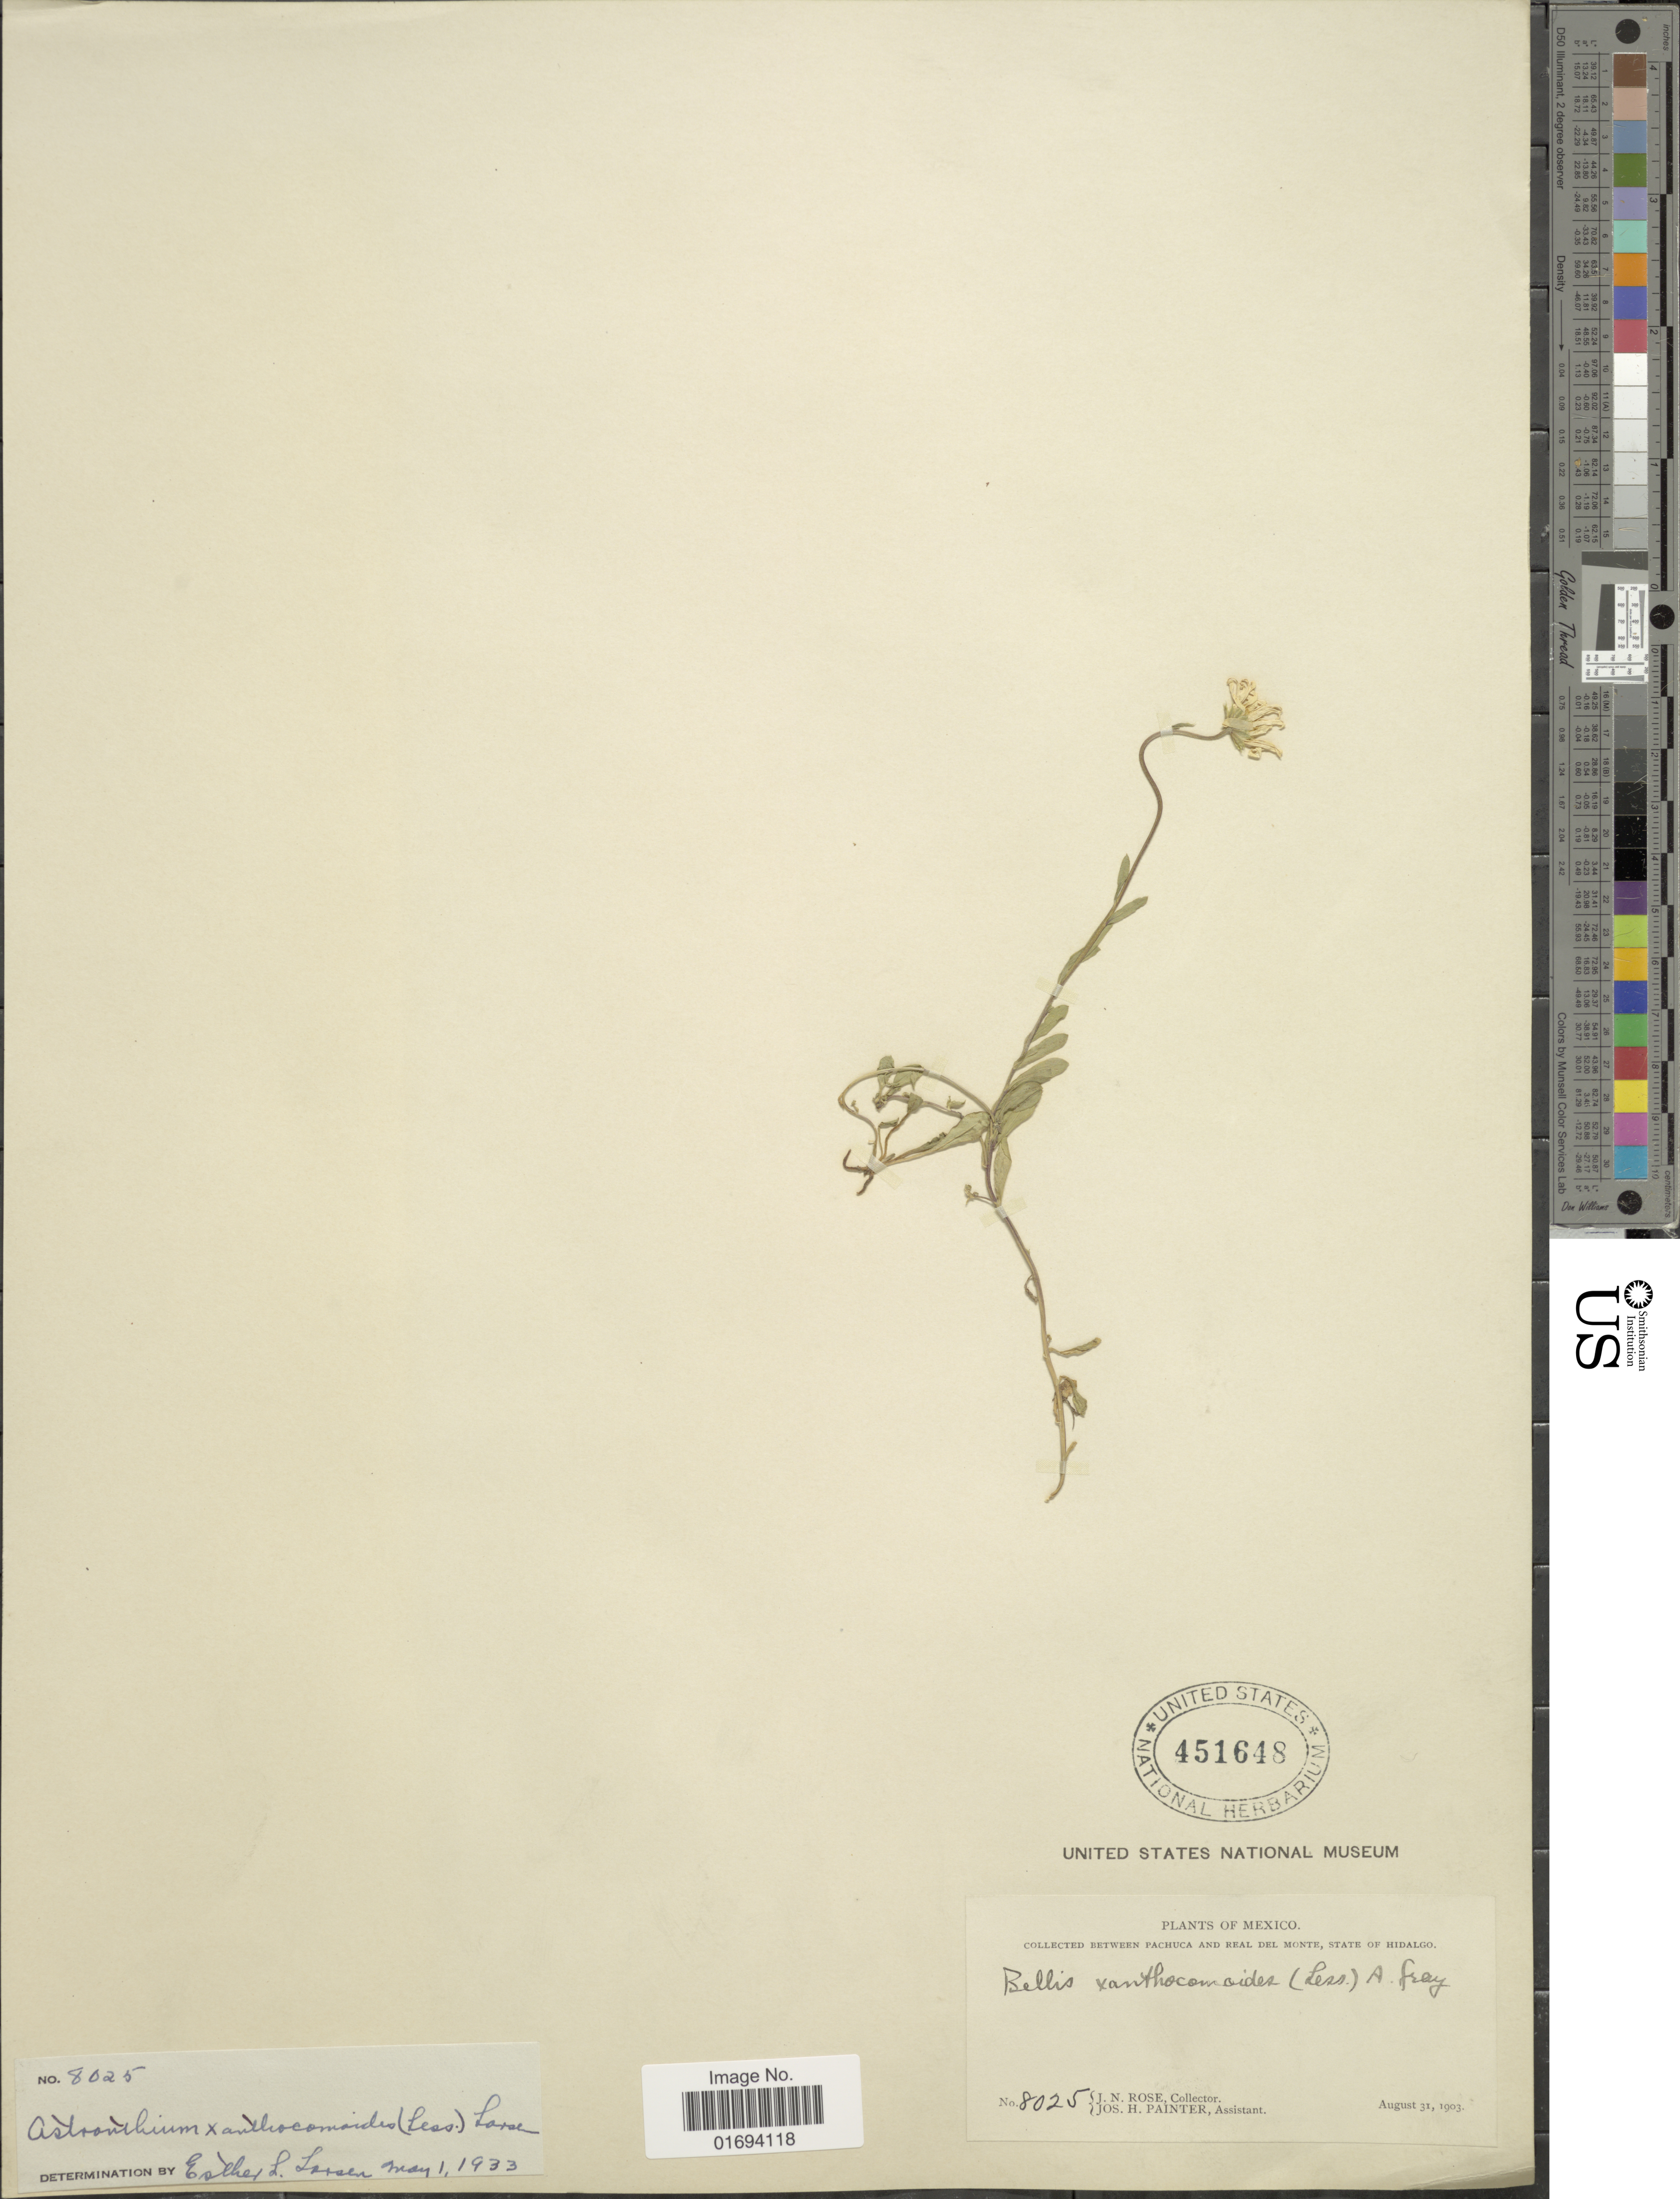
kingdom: Plantae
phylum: Tracheophyta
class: Magnoliopsida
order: Asterales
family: Asteraceae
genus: Astranthium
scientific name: Astranthium xanthocomoides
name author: (Less.) Larsen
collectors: J. N. Rose & J. H. Painter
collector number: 8025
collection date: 1903-08-31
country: Mexico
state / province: Hidalgo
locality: Between Pachuca and Real Del Monte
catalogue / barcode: US 451648